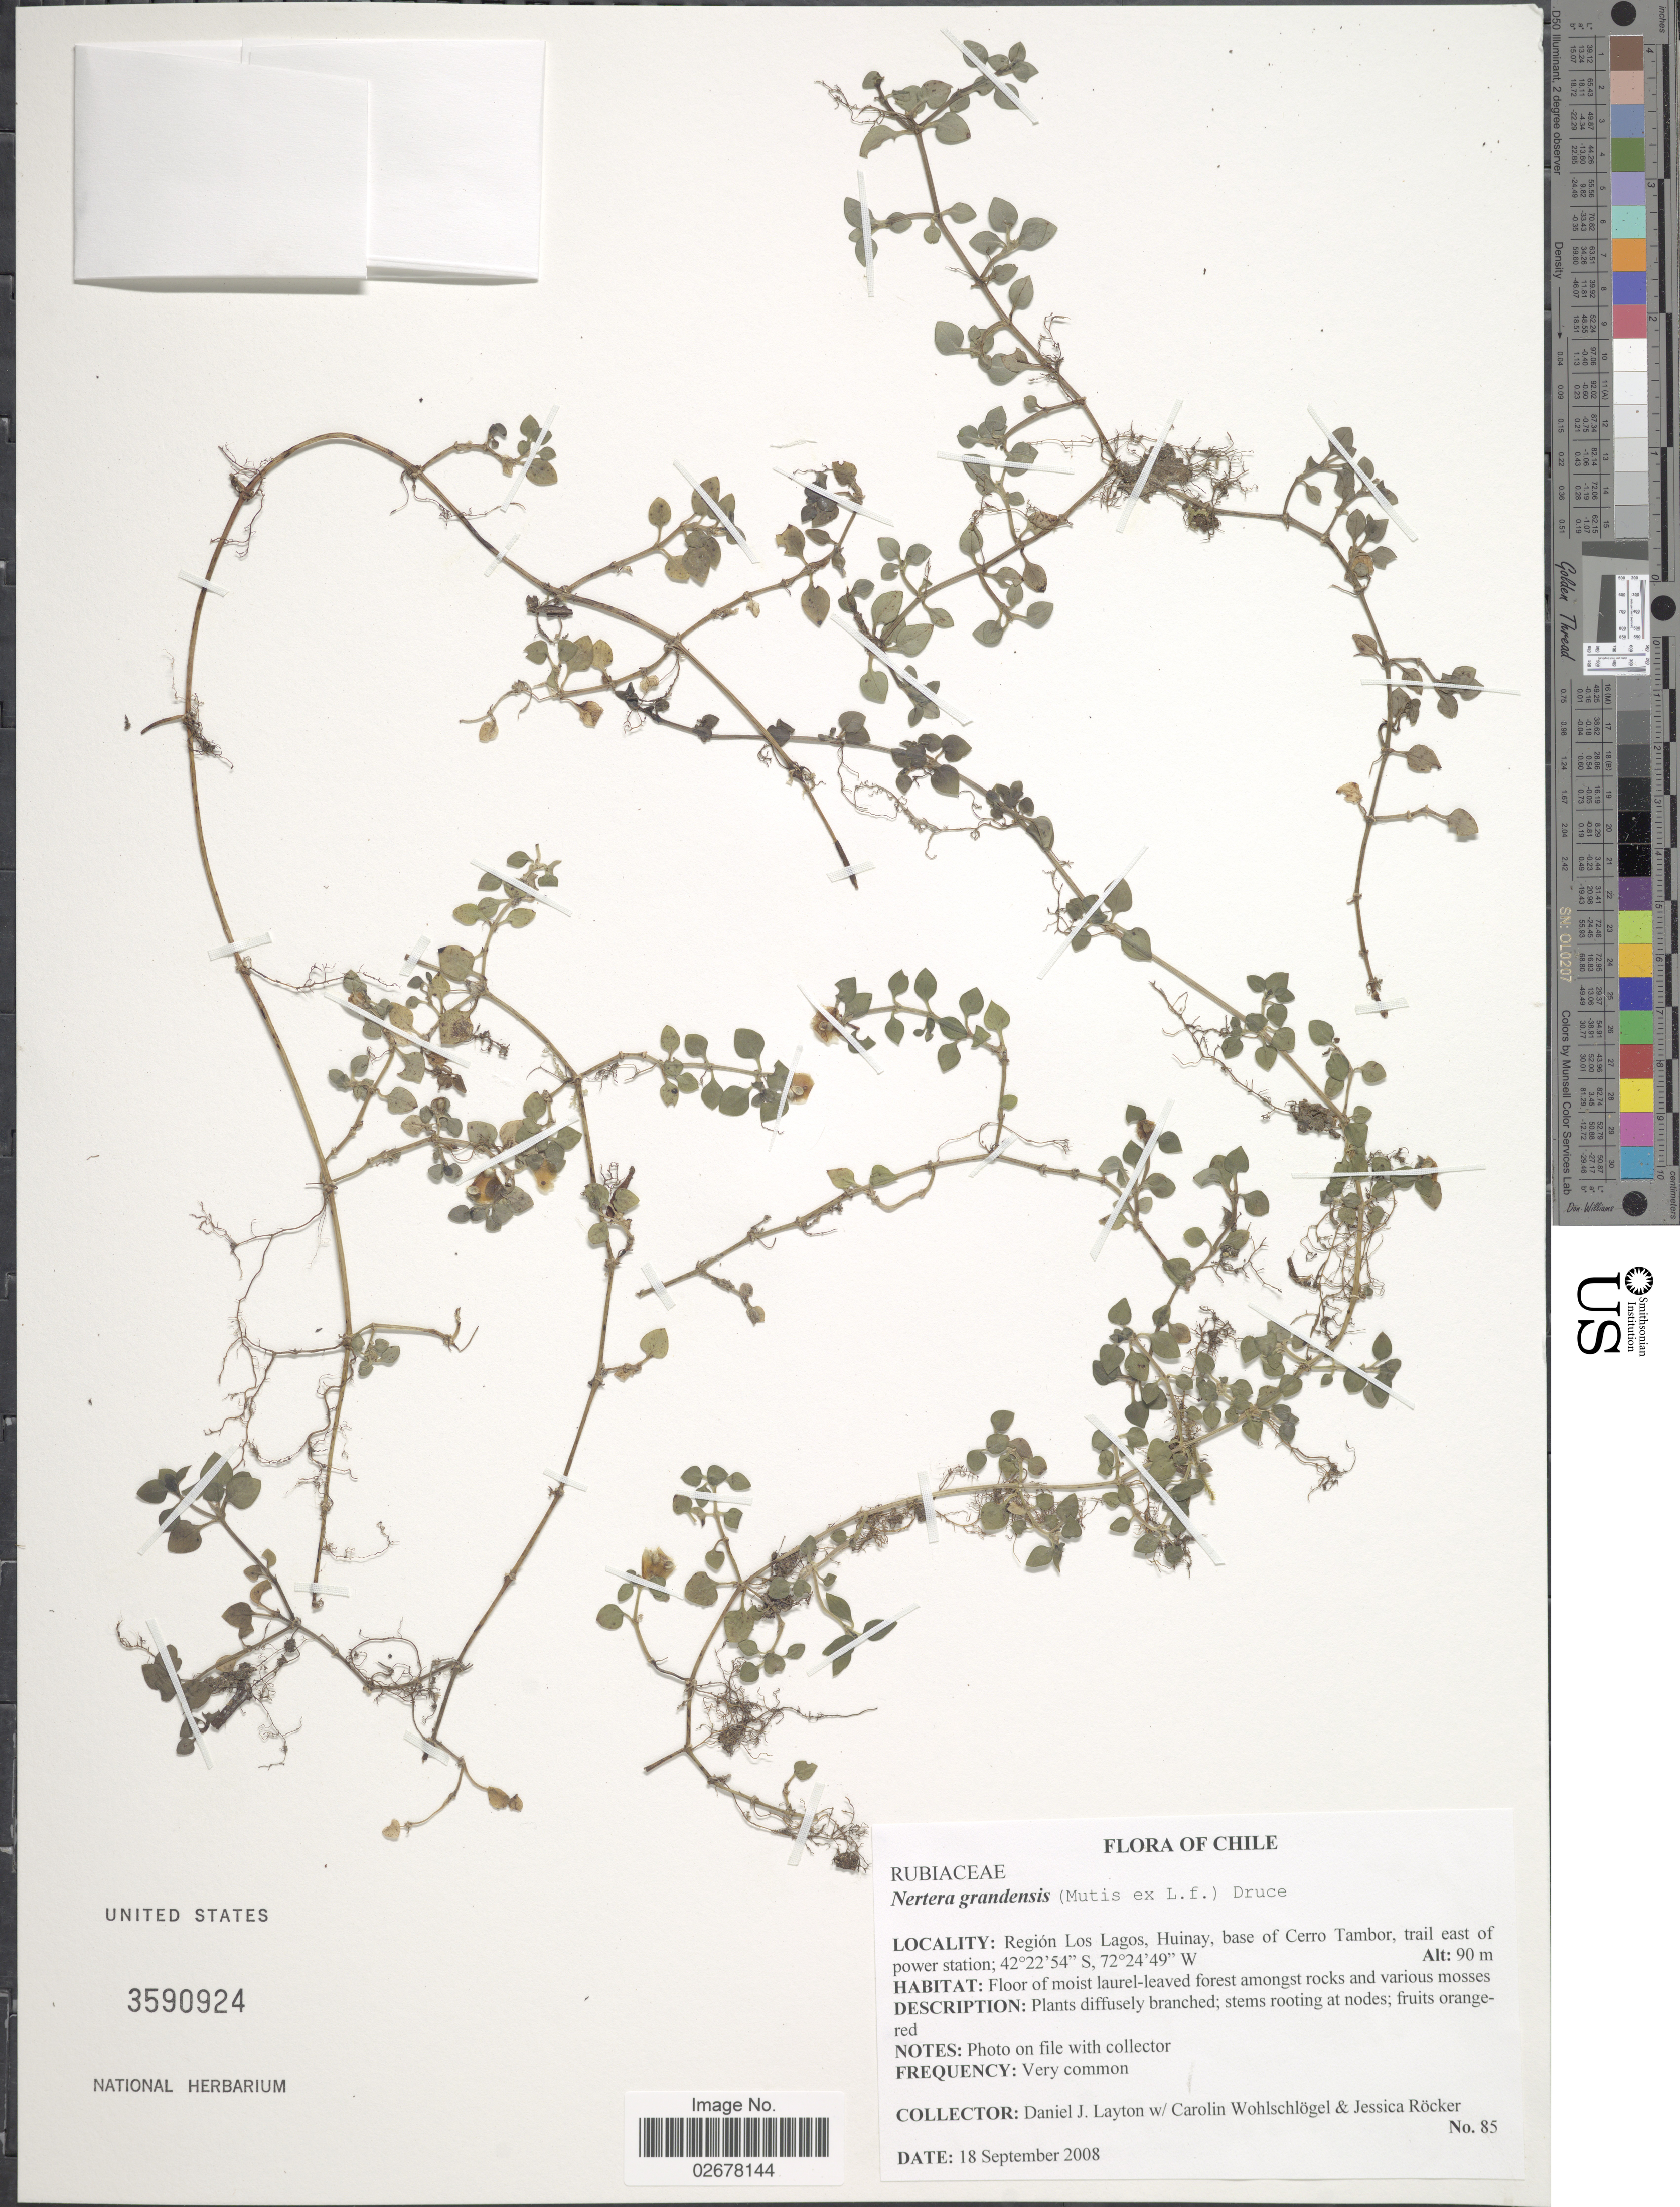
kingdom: Plantae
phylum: Tracheophyta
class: Magnoliopsida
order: Gentianales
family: Rubiaceae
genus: Nertera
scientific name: Nertera depressa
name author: Banks & Sol. ex Gaertn.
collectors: D. J. Layton, C. Wohlschögel & J. Röcker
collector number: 85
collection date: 2008-09-18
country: Chile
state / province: Los Lagos (X)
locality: Región Los Lagos, Huinay, base of Cerro Tambor, trail east of power station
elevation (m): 90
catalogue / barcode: US 3590924